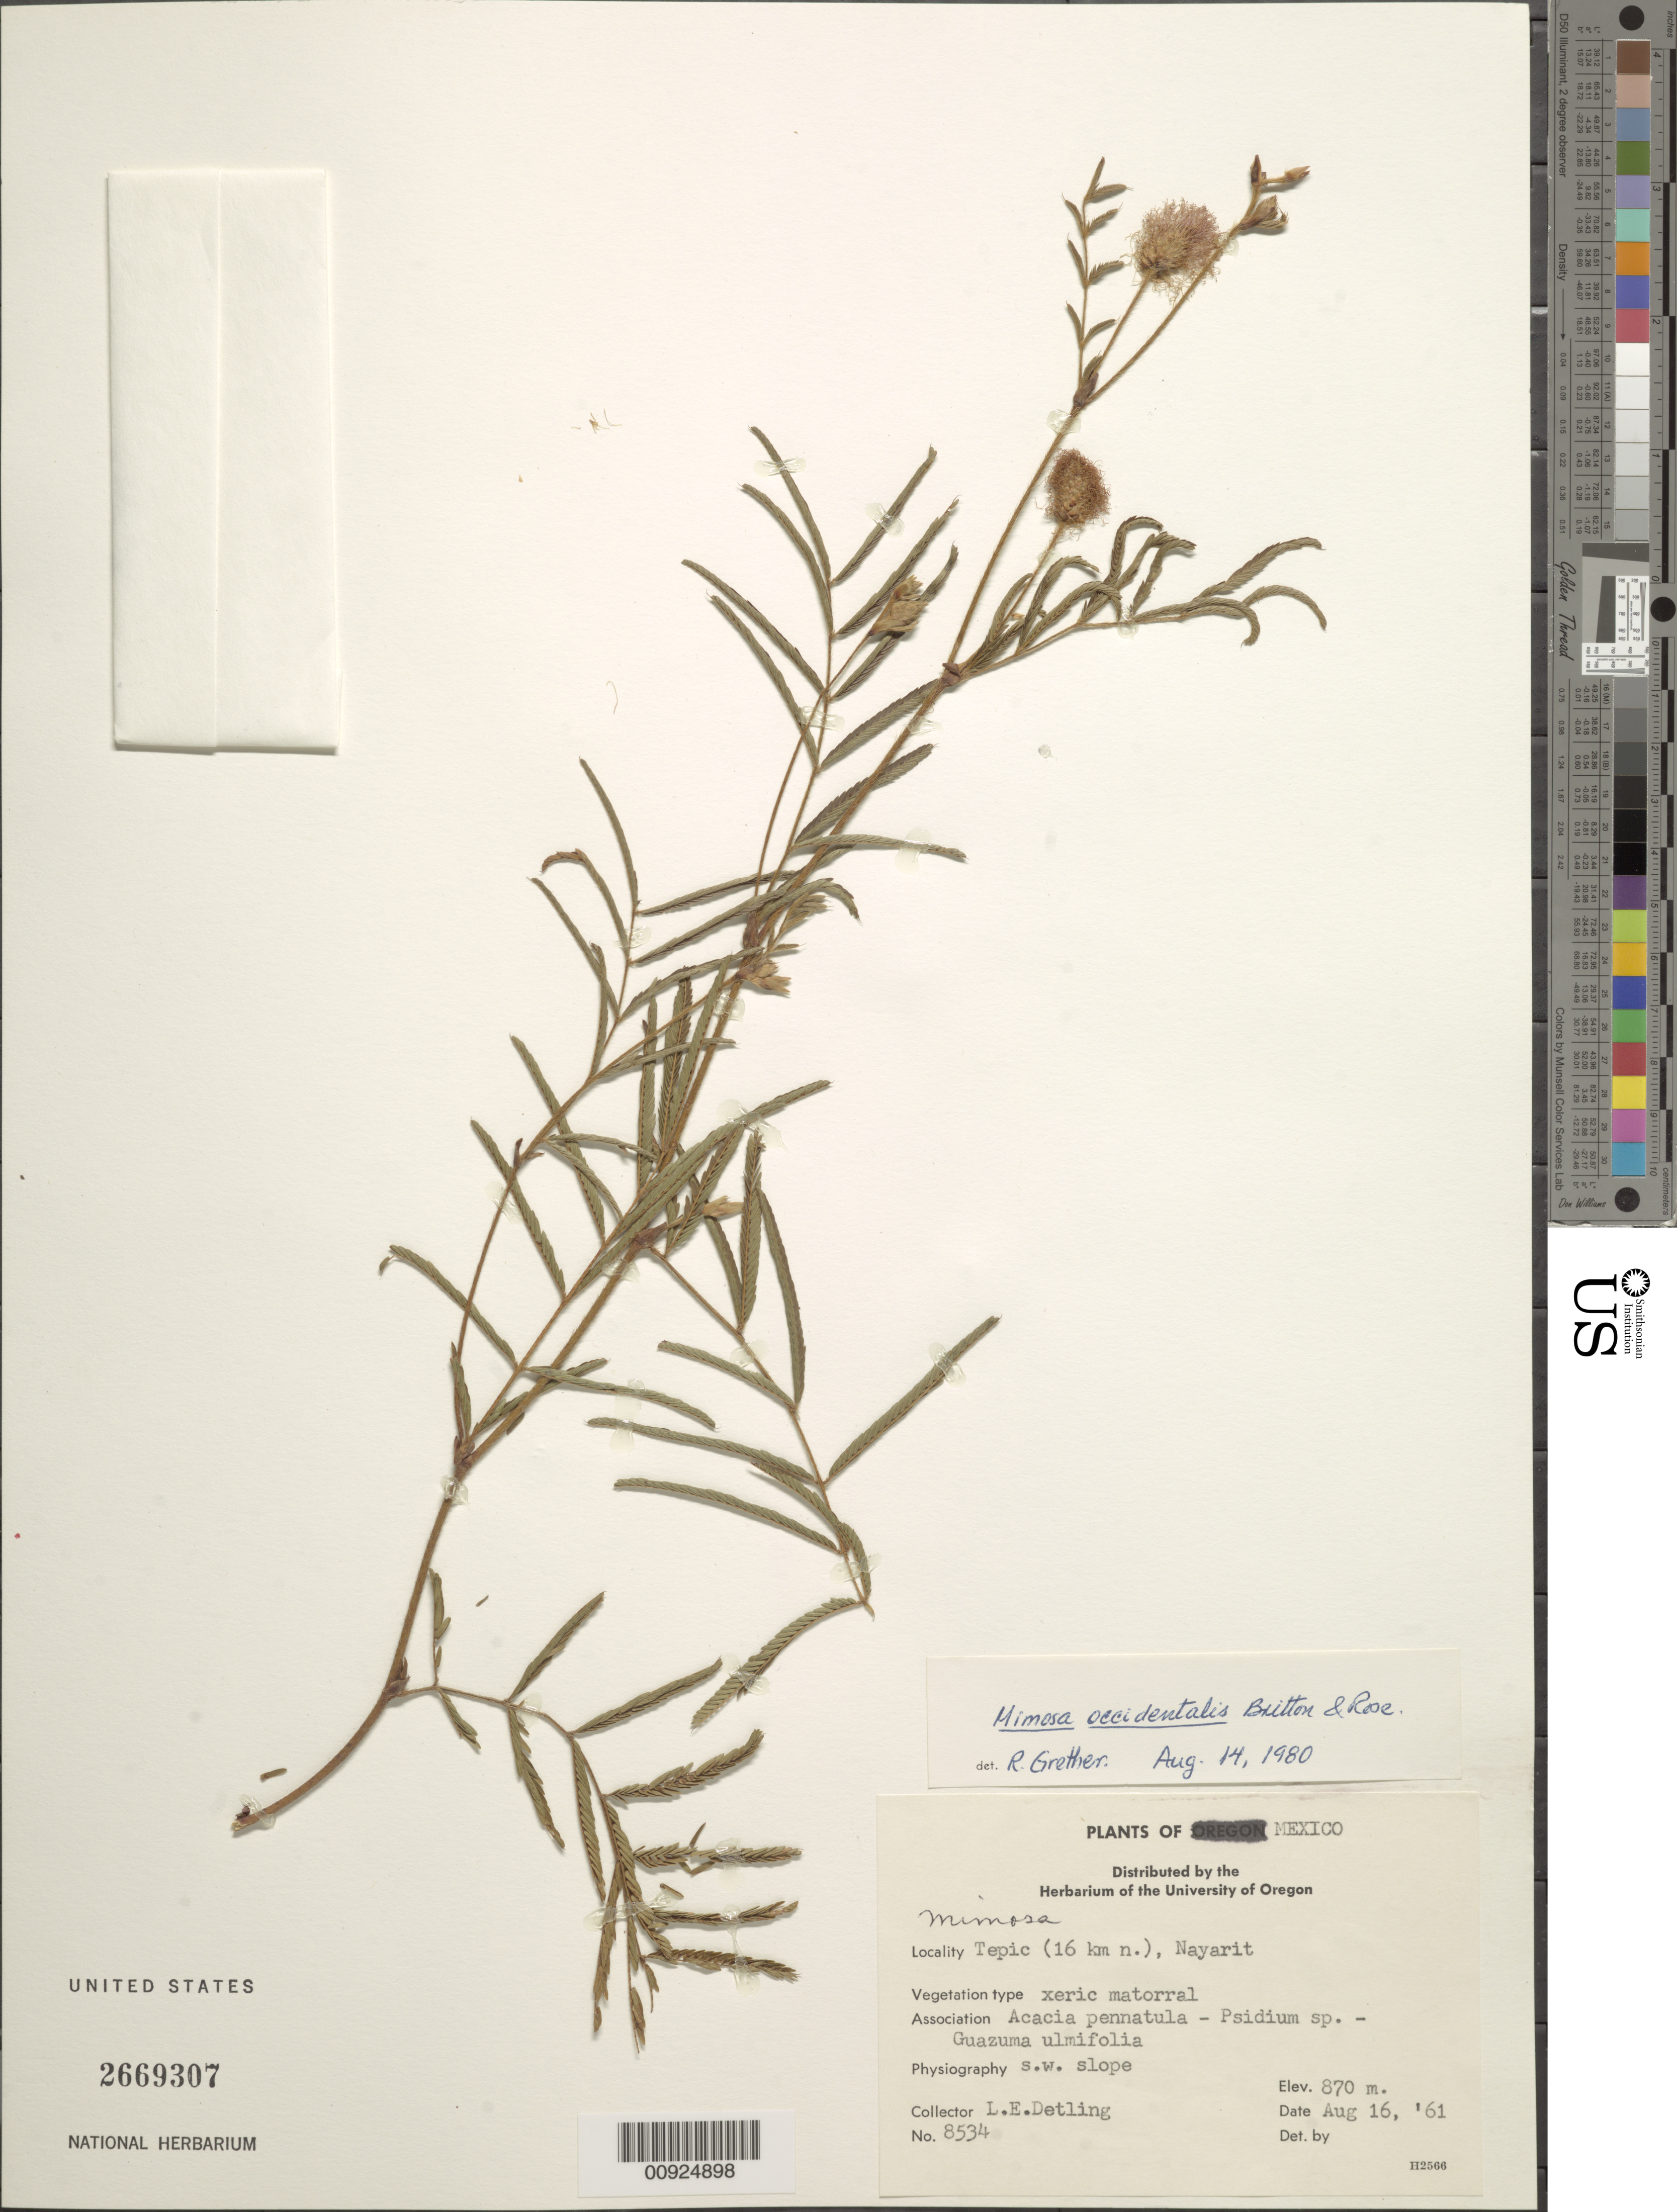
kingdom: Plantae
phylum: Tracheophyta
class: Magnoliopsida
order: Fabales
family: Fabaceae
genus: Mimosa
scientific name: Mimosa occidentalis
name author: Britton & Rose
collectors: L. E. Detling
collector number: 8534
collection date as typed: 16 Aug 1961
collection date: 1961-08-16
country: Mexico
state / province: Nayarit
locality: Tepic (16 km. N), Nayarit.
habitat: Xeric matorral. Association Acacia pennatula - Psidium sp. - Guazuma ulmifoia. Physiography SW slope.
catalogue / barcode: US 2669307